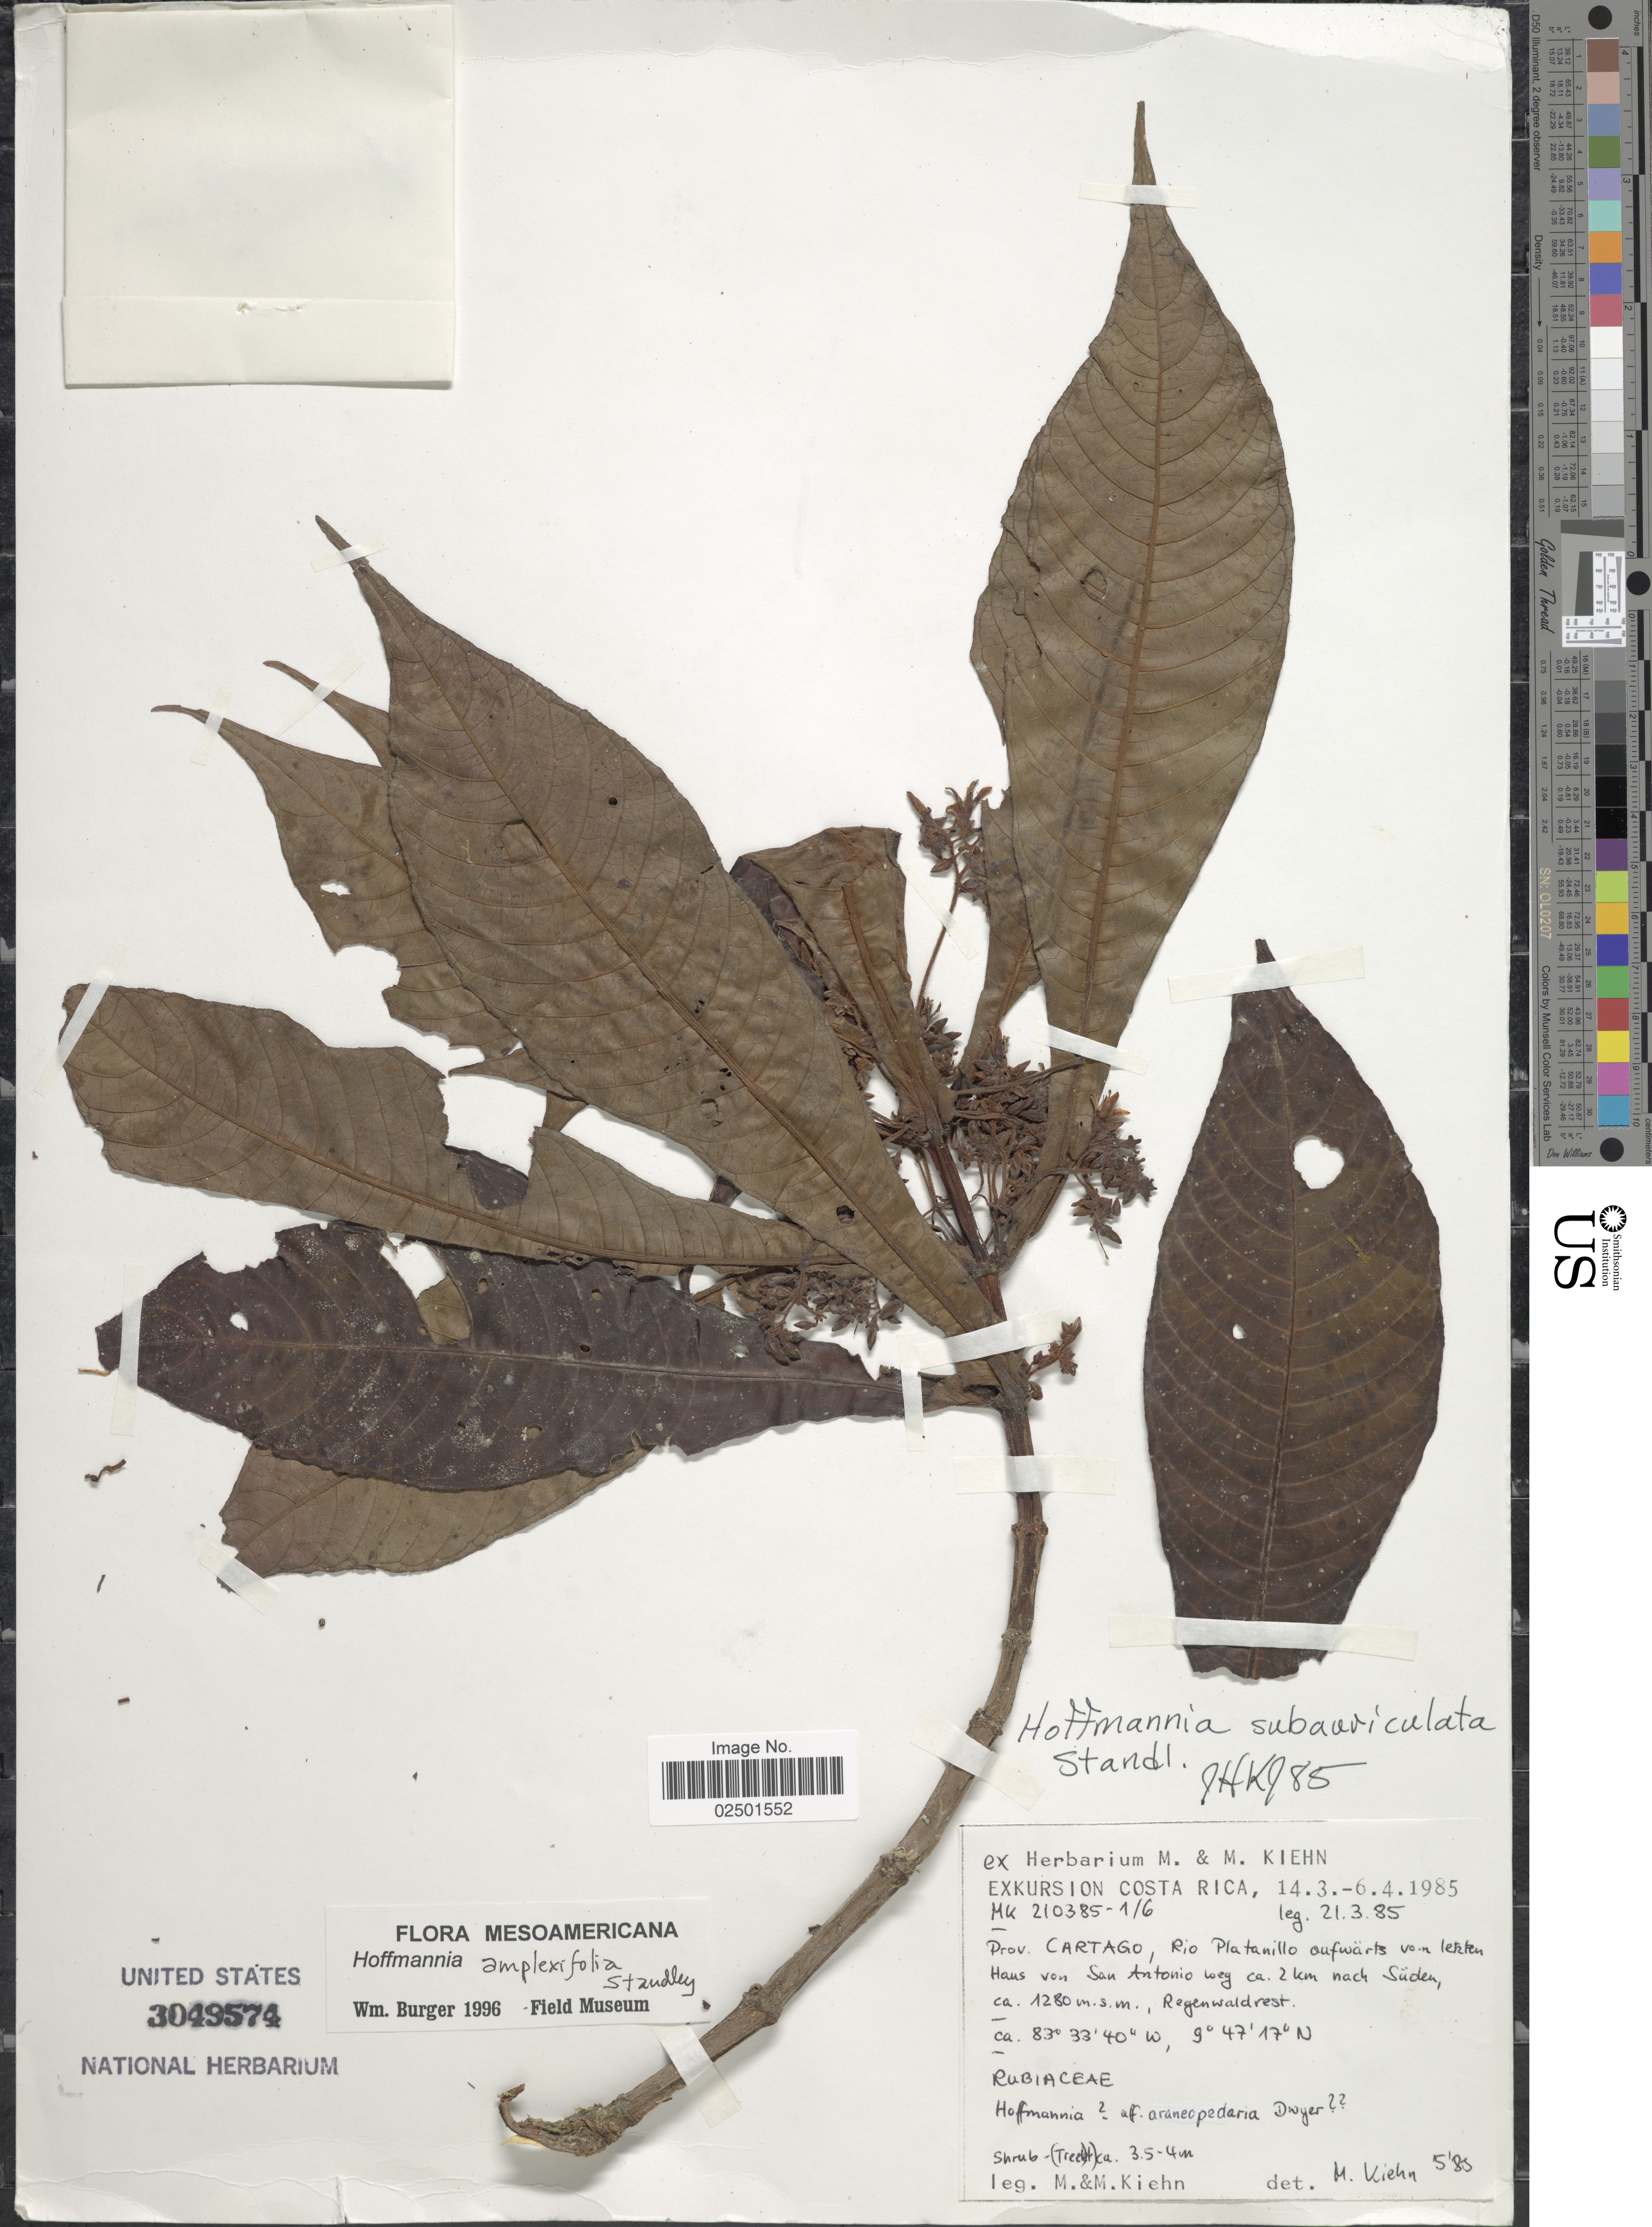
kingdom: Plantae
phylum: Tracheophyta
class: Magnoliopsida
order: Gentianales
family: Rubiaceae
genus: Hoffmannia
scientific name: Hoffmannia amplexifolia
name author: Standl.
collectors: M. Kiehn & M. Kiehn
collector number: MK210385-1/6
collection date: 1985-03-21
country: Costa Rica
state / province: Cartago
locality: Rio Platanillo oufwarts von lekken Hous van San Antonio weg ca. 2 km nach Suden,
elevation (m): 1280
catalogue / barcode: US 3049574